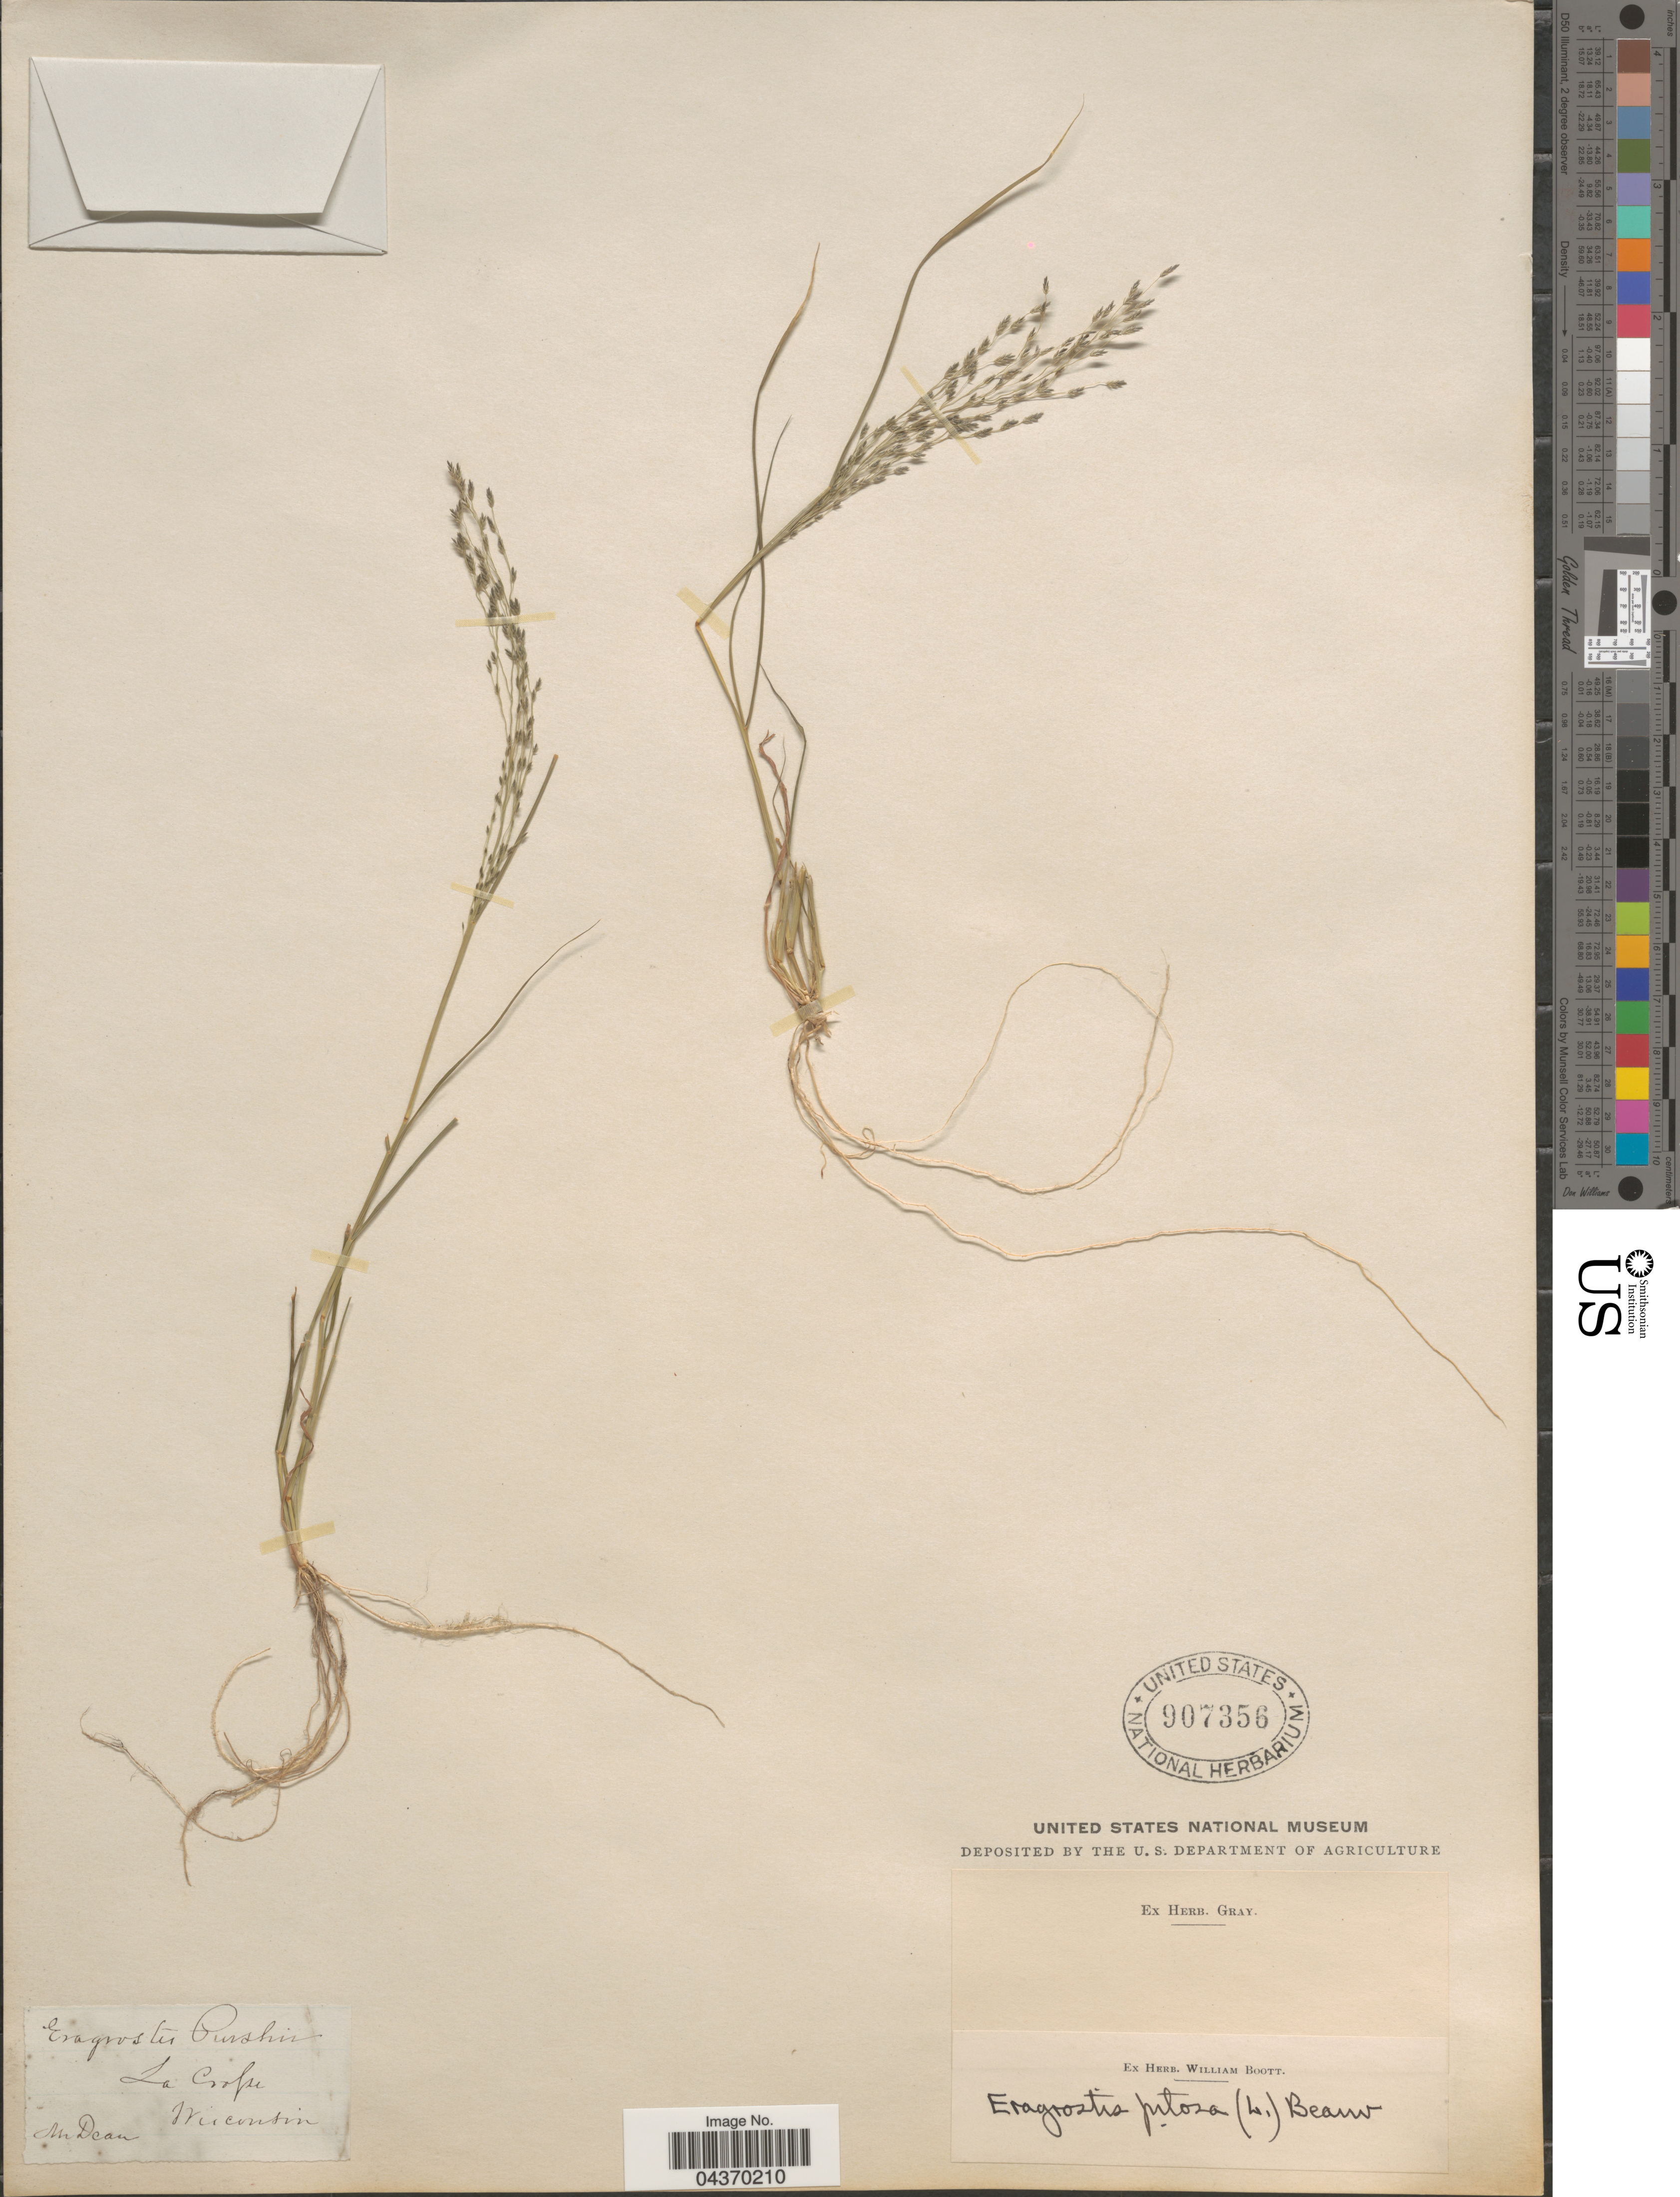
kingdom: Plantae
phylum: Tracheophyta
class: Liliopsida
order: Poales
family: Poaceae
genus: Eragrostis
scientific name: Eragrostis pectinacea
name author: (Michx.) Nees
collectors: M. L. Dean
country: United States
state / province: Wisconsin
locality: La Crosse.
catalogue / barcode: US 907356